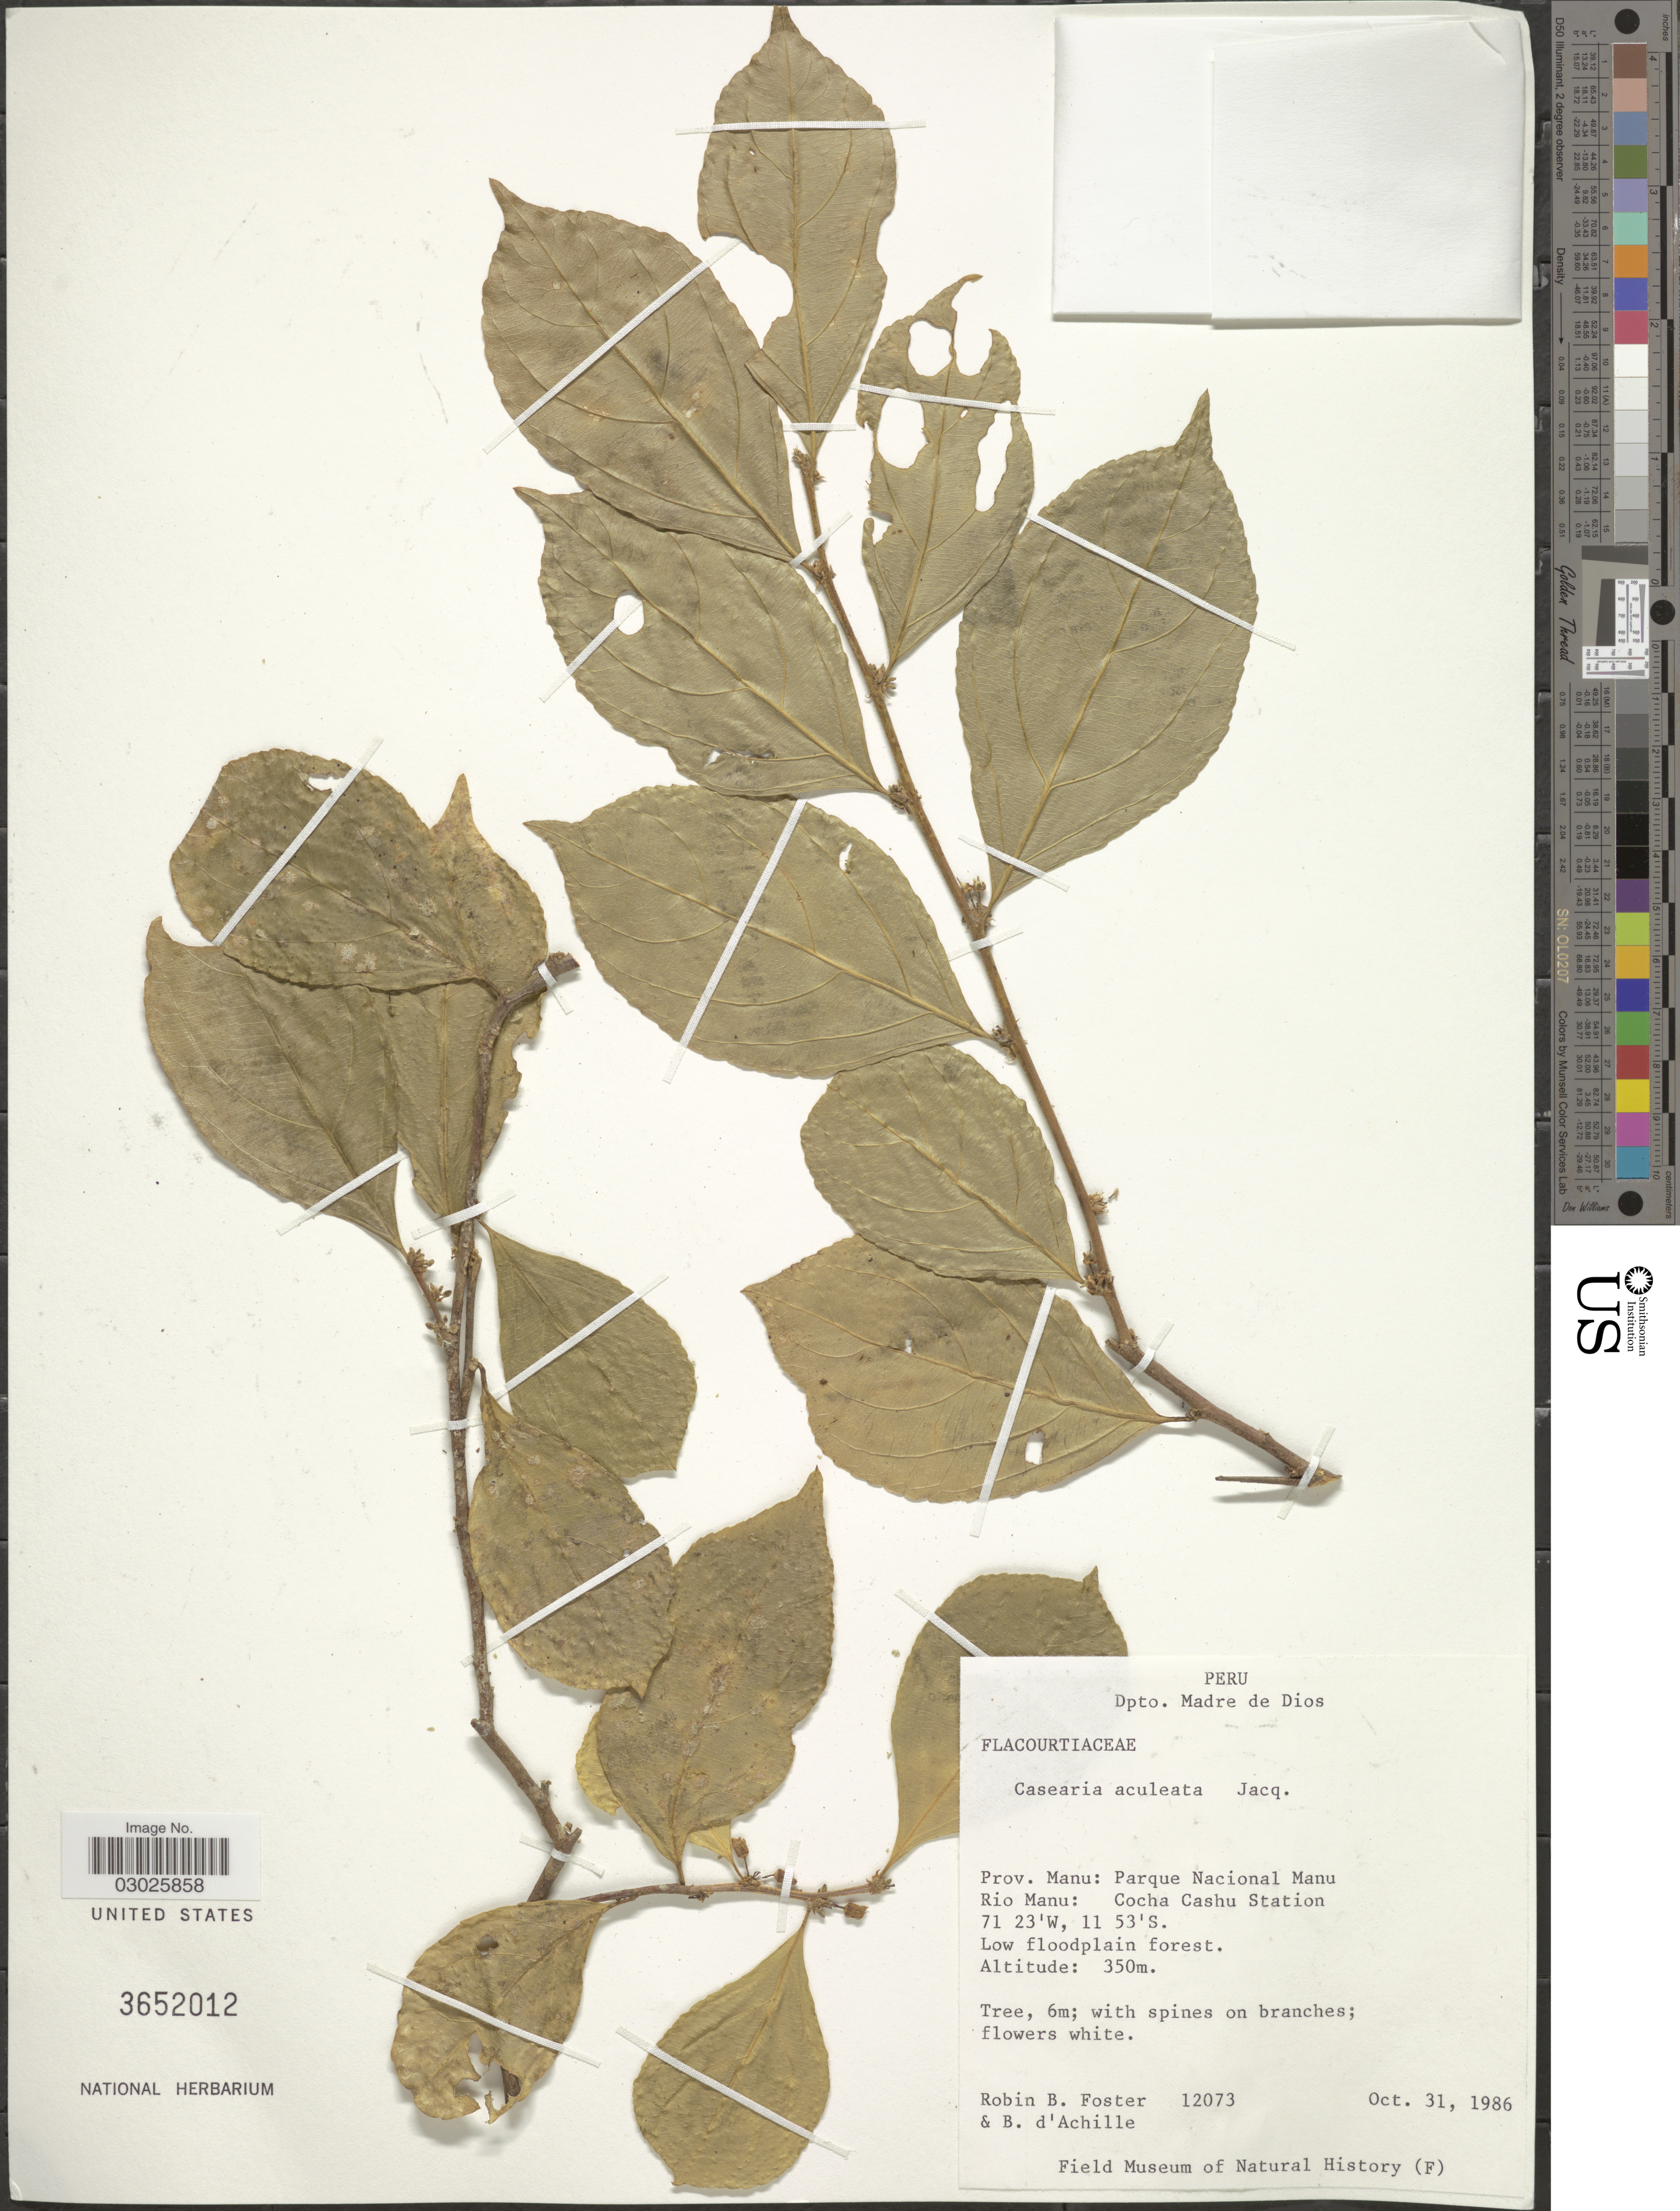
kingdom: Plantae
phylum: Tracheophyta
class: Magnoliopsida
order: Malpighiales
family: Salicaceae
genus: Casearia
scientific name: Casearia aculeata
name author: Jacq.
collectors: R. B. Foster & B. d'Achille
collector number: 12073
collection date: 1986-10-31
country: Peru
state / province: Madre de Dios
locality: Dpto. Madre de Dios. Prov. Manu: Parque Nacional Manu, Rio Manu: Cocha Cashu Station.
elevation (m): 350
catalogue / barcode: US 3652012